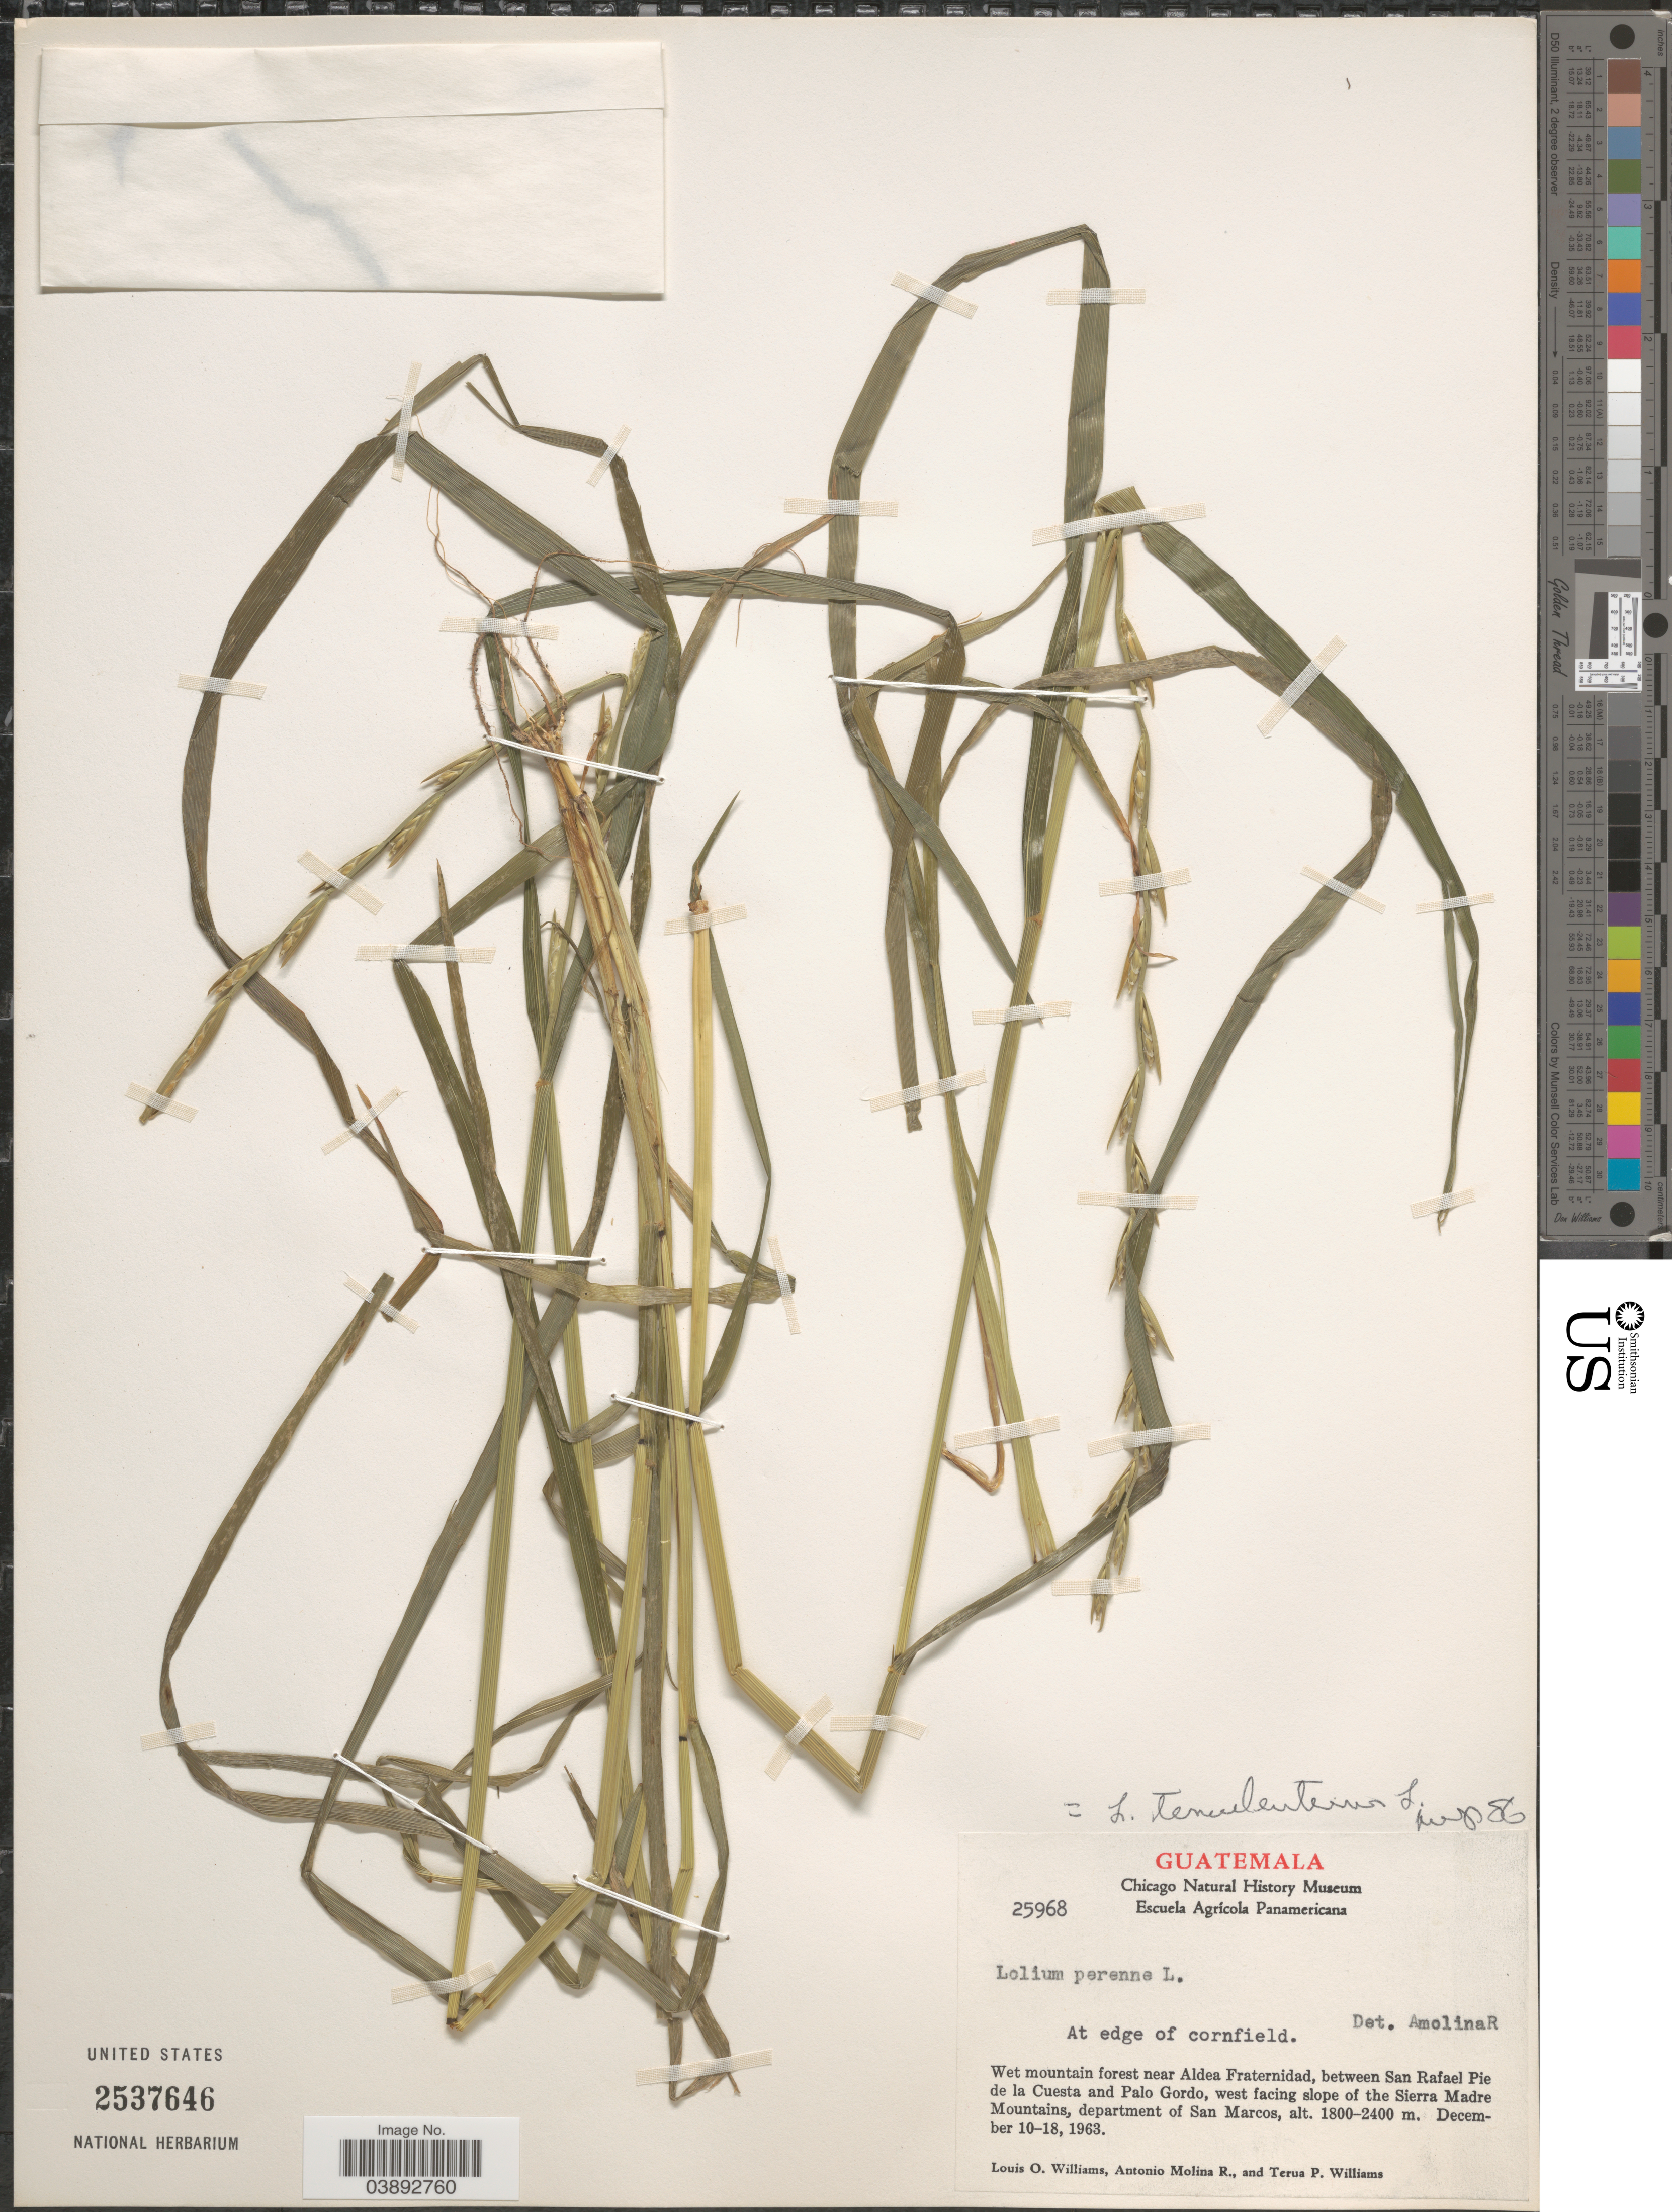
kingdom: Plantae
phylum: Tracheophyta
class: Liliopsida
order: Poales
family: Poaceae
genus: Lolium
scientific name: Lolium temulentum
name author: L.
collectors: L. O. Williams, A. Molina R. & T. Williams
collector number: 25968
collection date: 1963-12-10/1963-12-18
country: Guatemala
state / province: San Marcos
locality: Wet mountain forest near Aldea Fraternidad, between San Rafael Pie de la Cuesta and Palo Gordo, west facing slope of the Sierra Madre Mountains, department of San Marcos.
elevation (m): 1800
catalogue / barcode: US 2537646